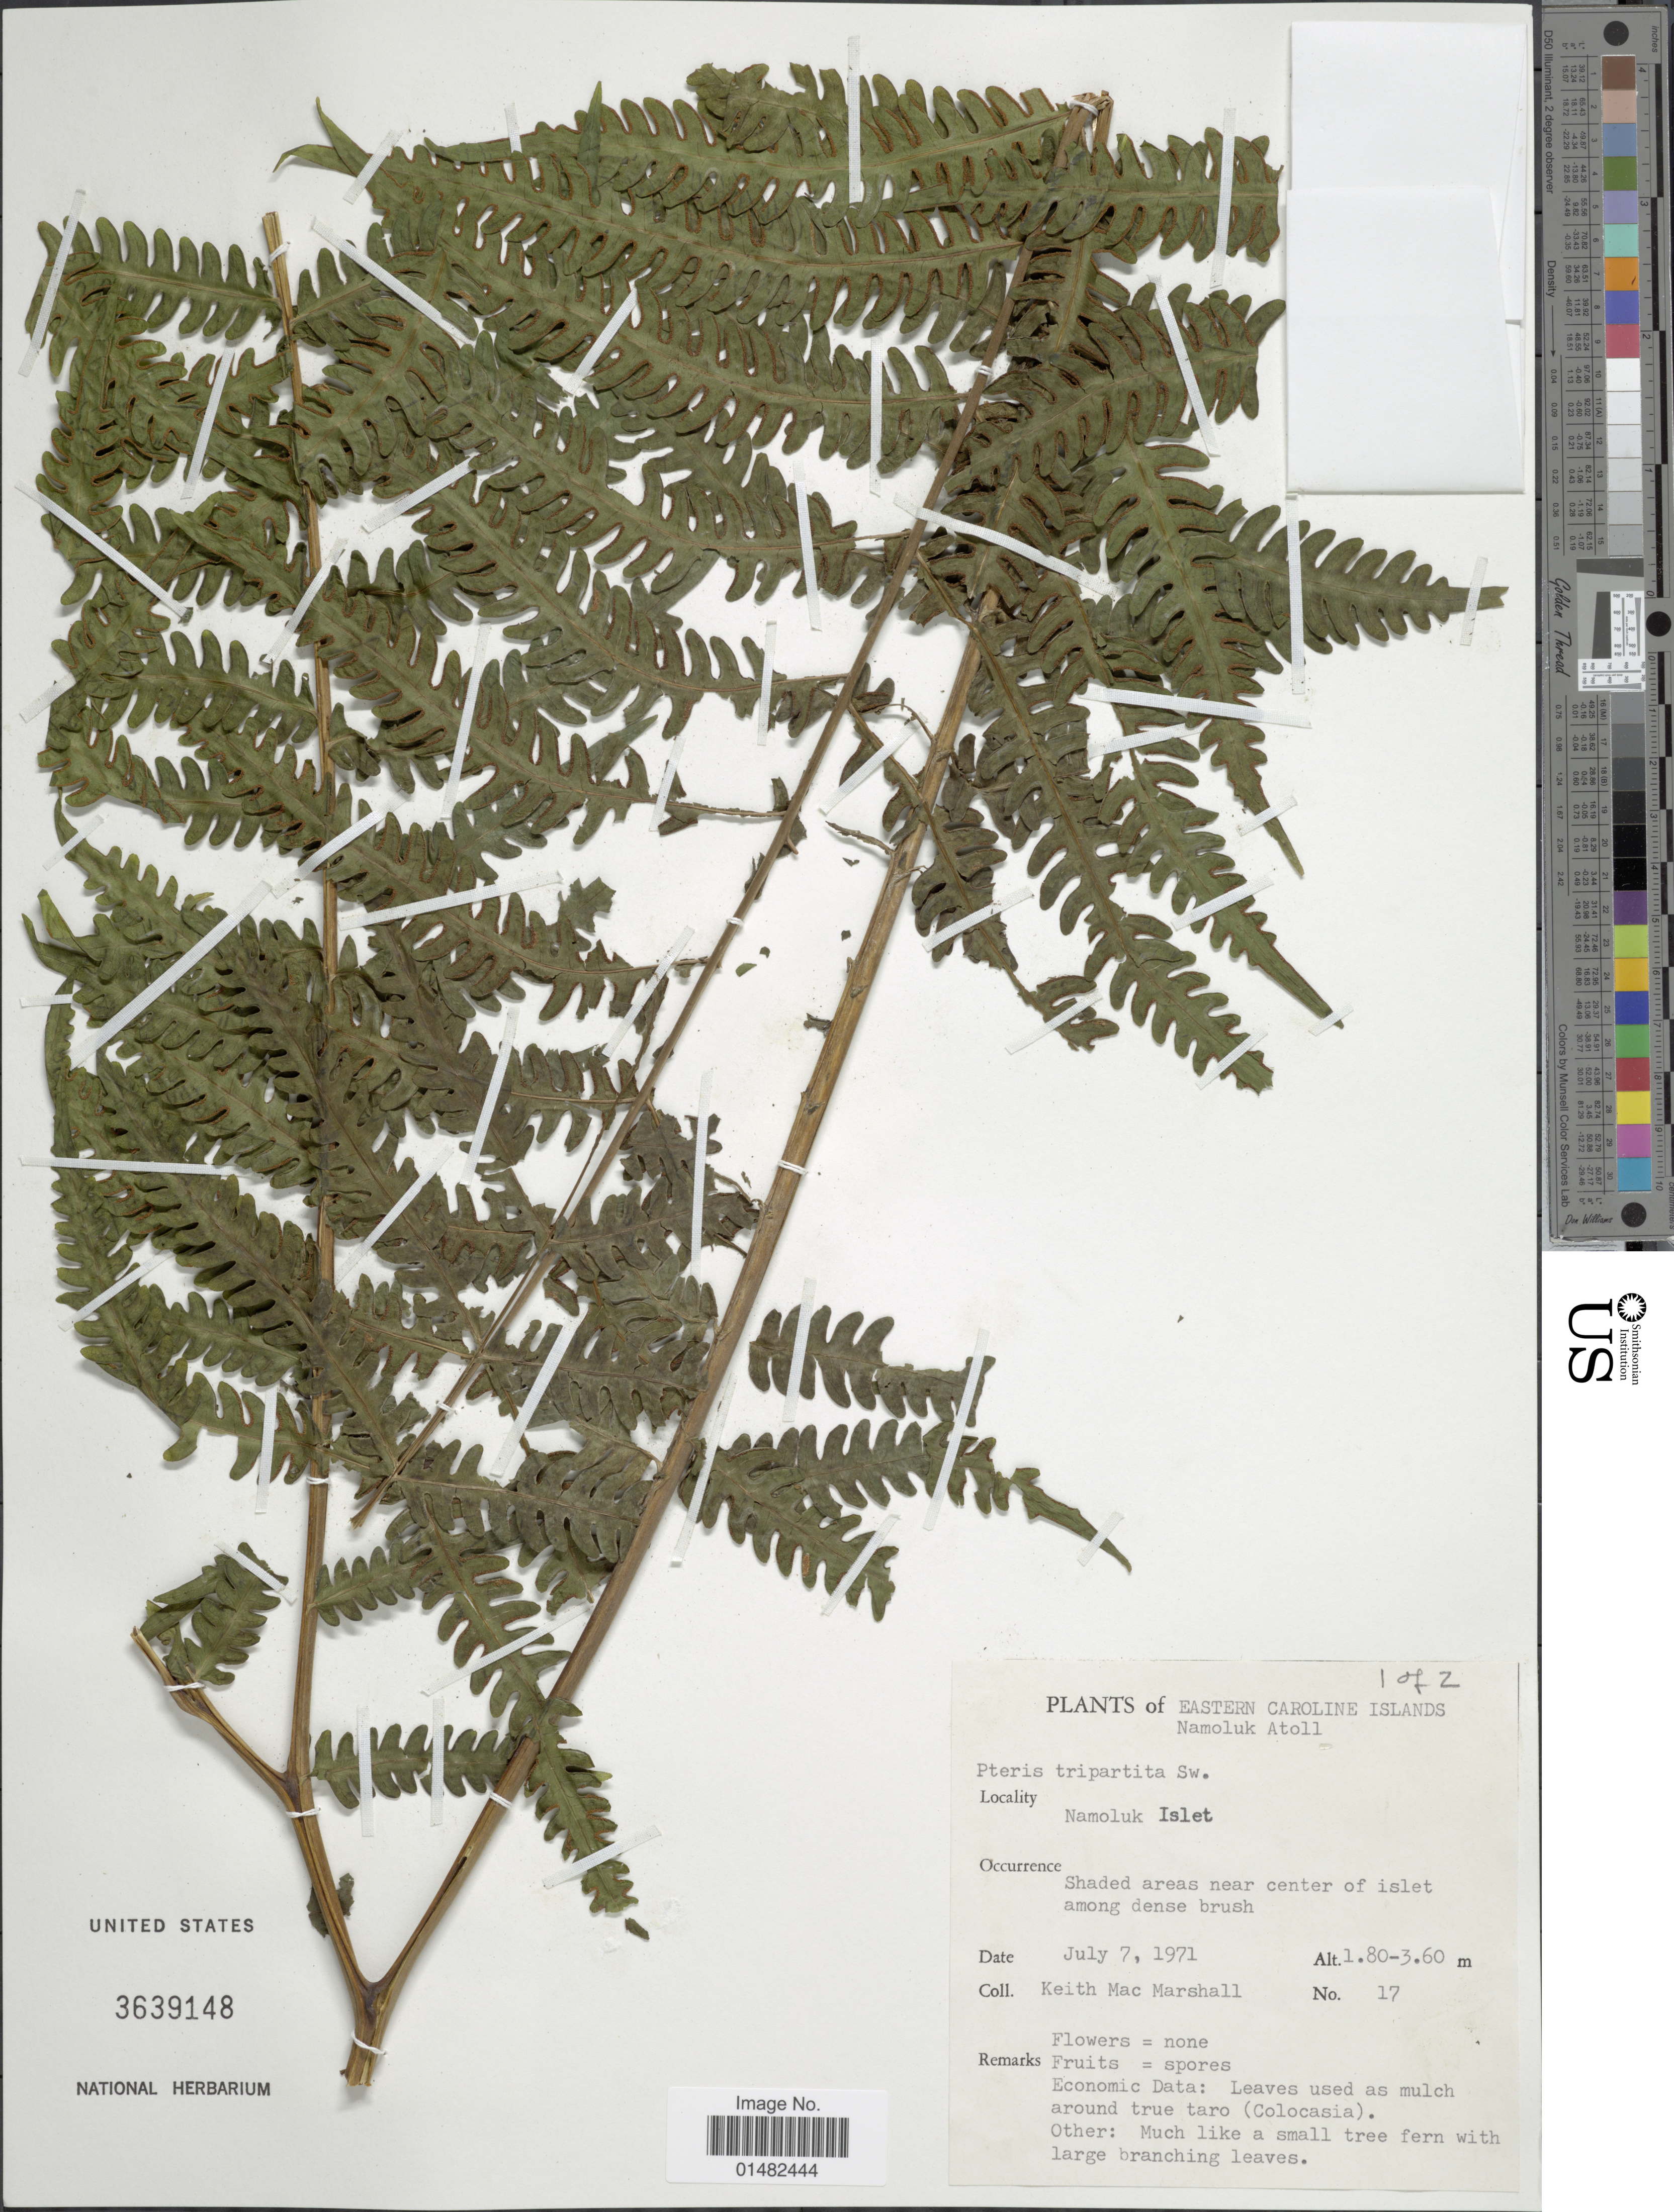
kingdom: Plantae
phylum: Tracheophyta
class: Polypodiopsida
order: Polypodiales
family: Pteridaceae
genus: Pteris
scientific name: Pteris tripartita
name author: Sw.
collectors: K. M. Marshall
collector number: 17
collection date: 1971-07-07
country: Micronesia, Federated States of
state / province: Truk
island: Namokuk [Namoluk] Atoll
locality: Eastern Caroline Islands, Namoluk Atoll, Namoluk Islet, Shaded areas near center of islet among dense brush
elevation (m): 1.8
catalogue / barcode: US 3639148